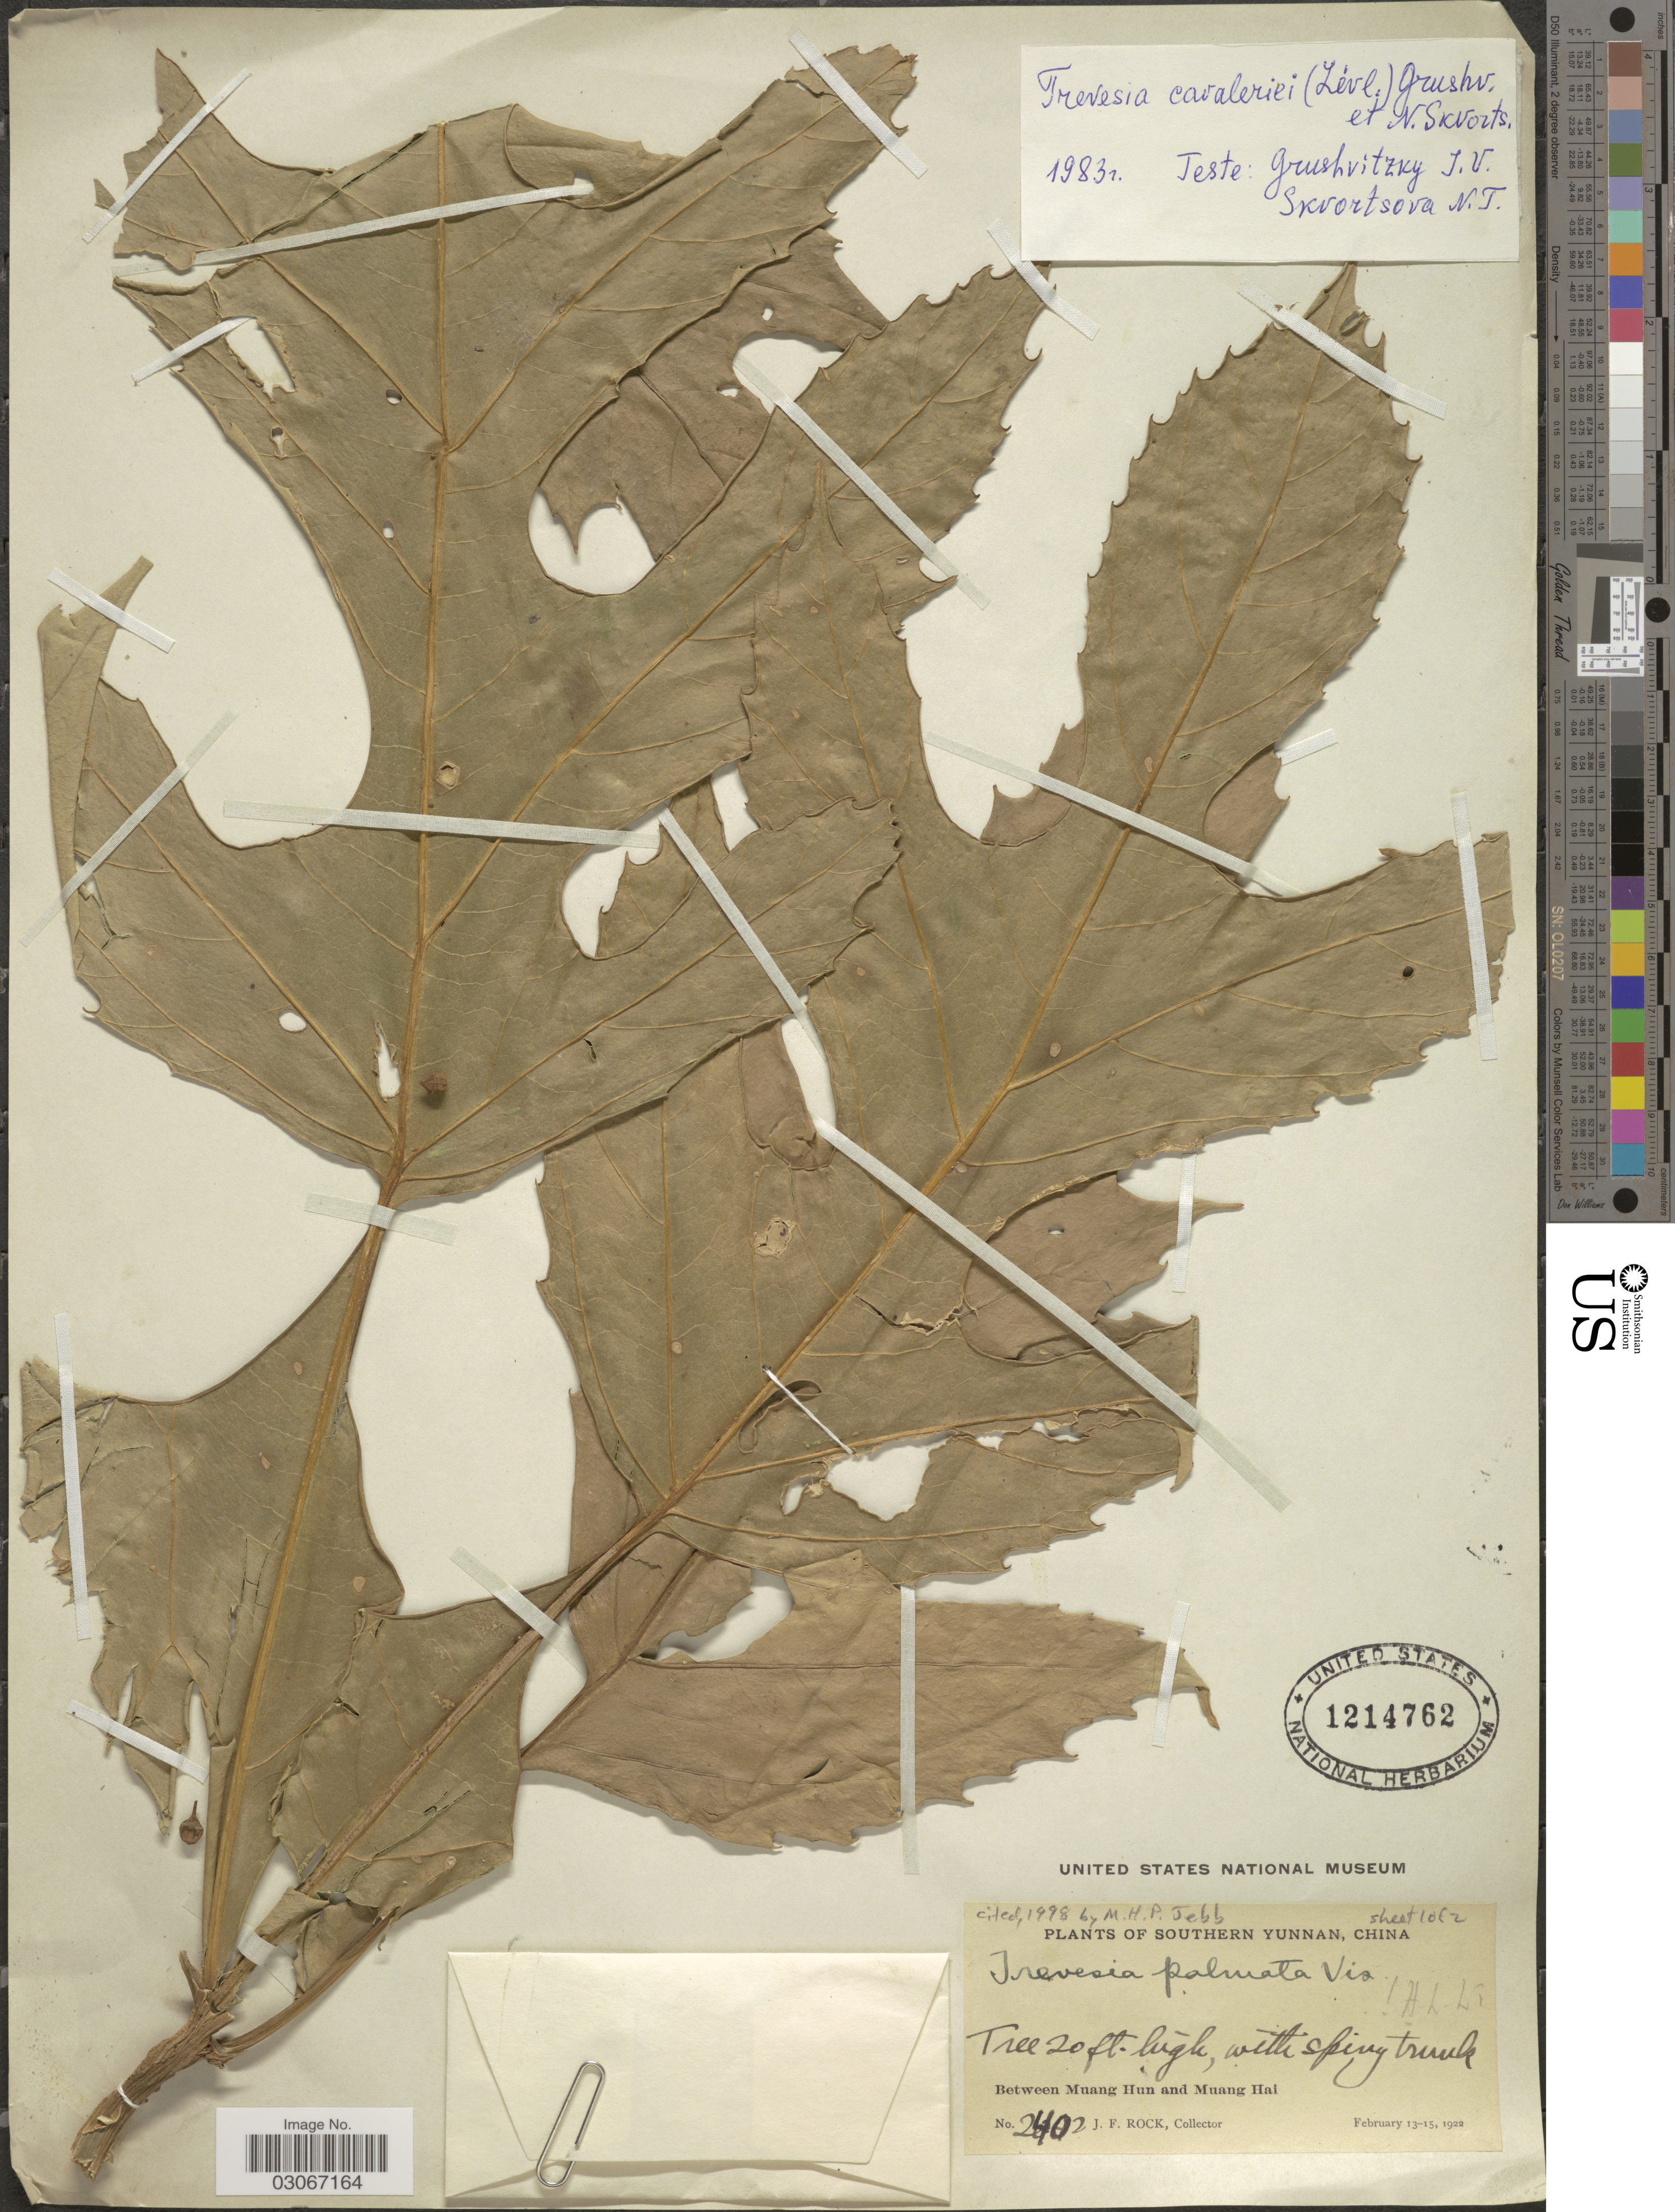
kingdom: Plantae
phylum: Tracheophyta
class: Magnoliopsida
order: Apiales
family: Araliaceae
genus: Trevesia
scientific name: Trevesia palmata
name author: (Roxb. ex Lindl.)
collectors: J. Rock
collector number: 2402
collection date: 1922-02-13/1922-02-15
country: China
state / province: Yunnan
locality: Southern Yunnan. Between Muang Hun and Nuang Hai.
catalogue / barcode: US 1214762